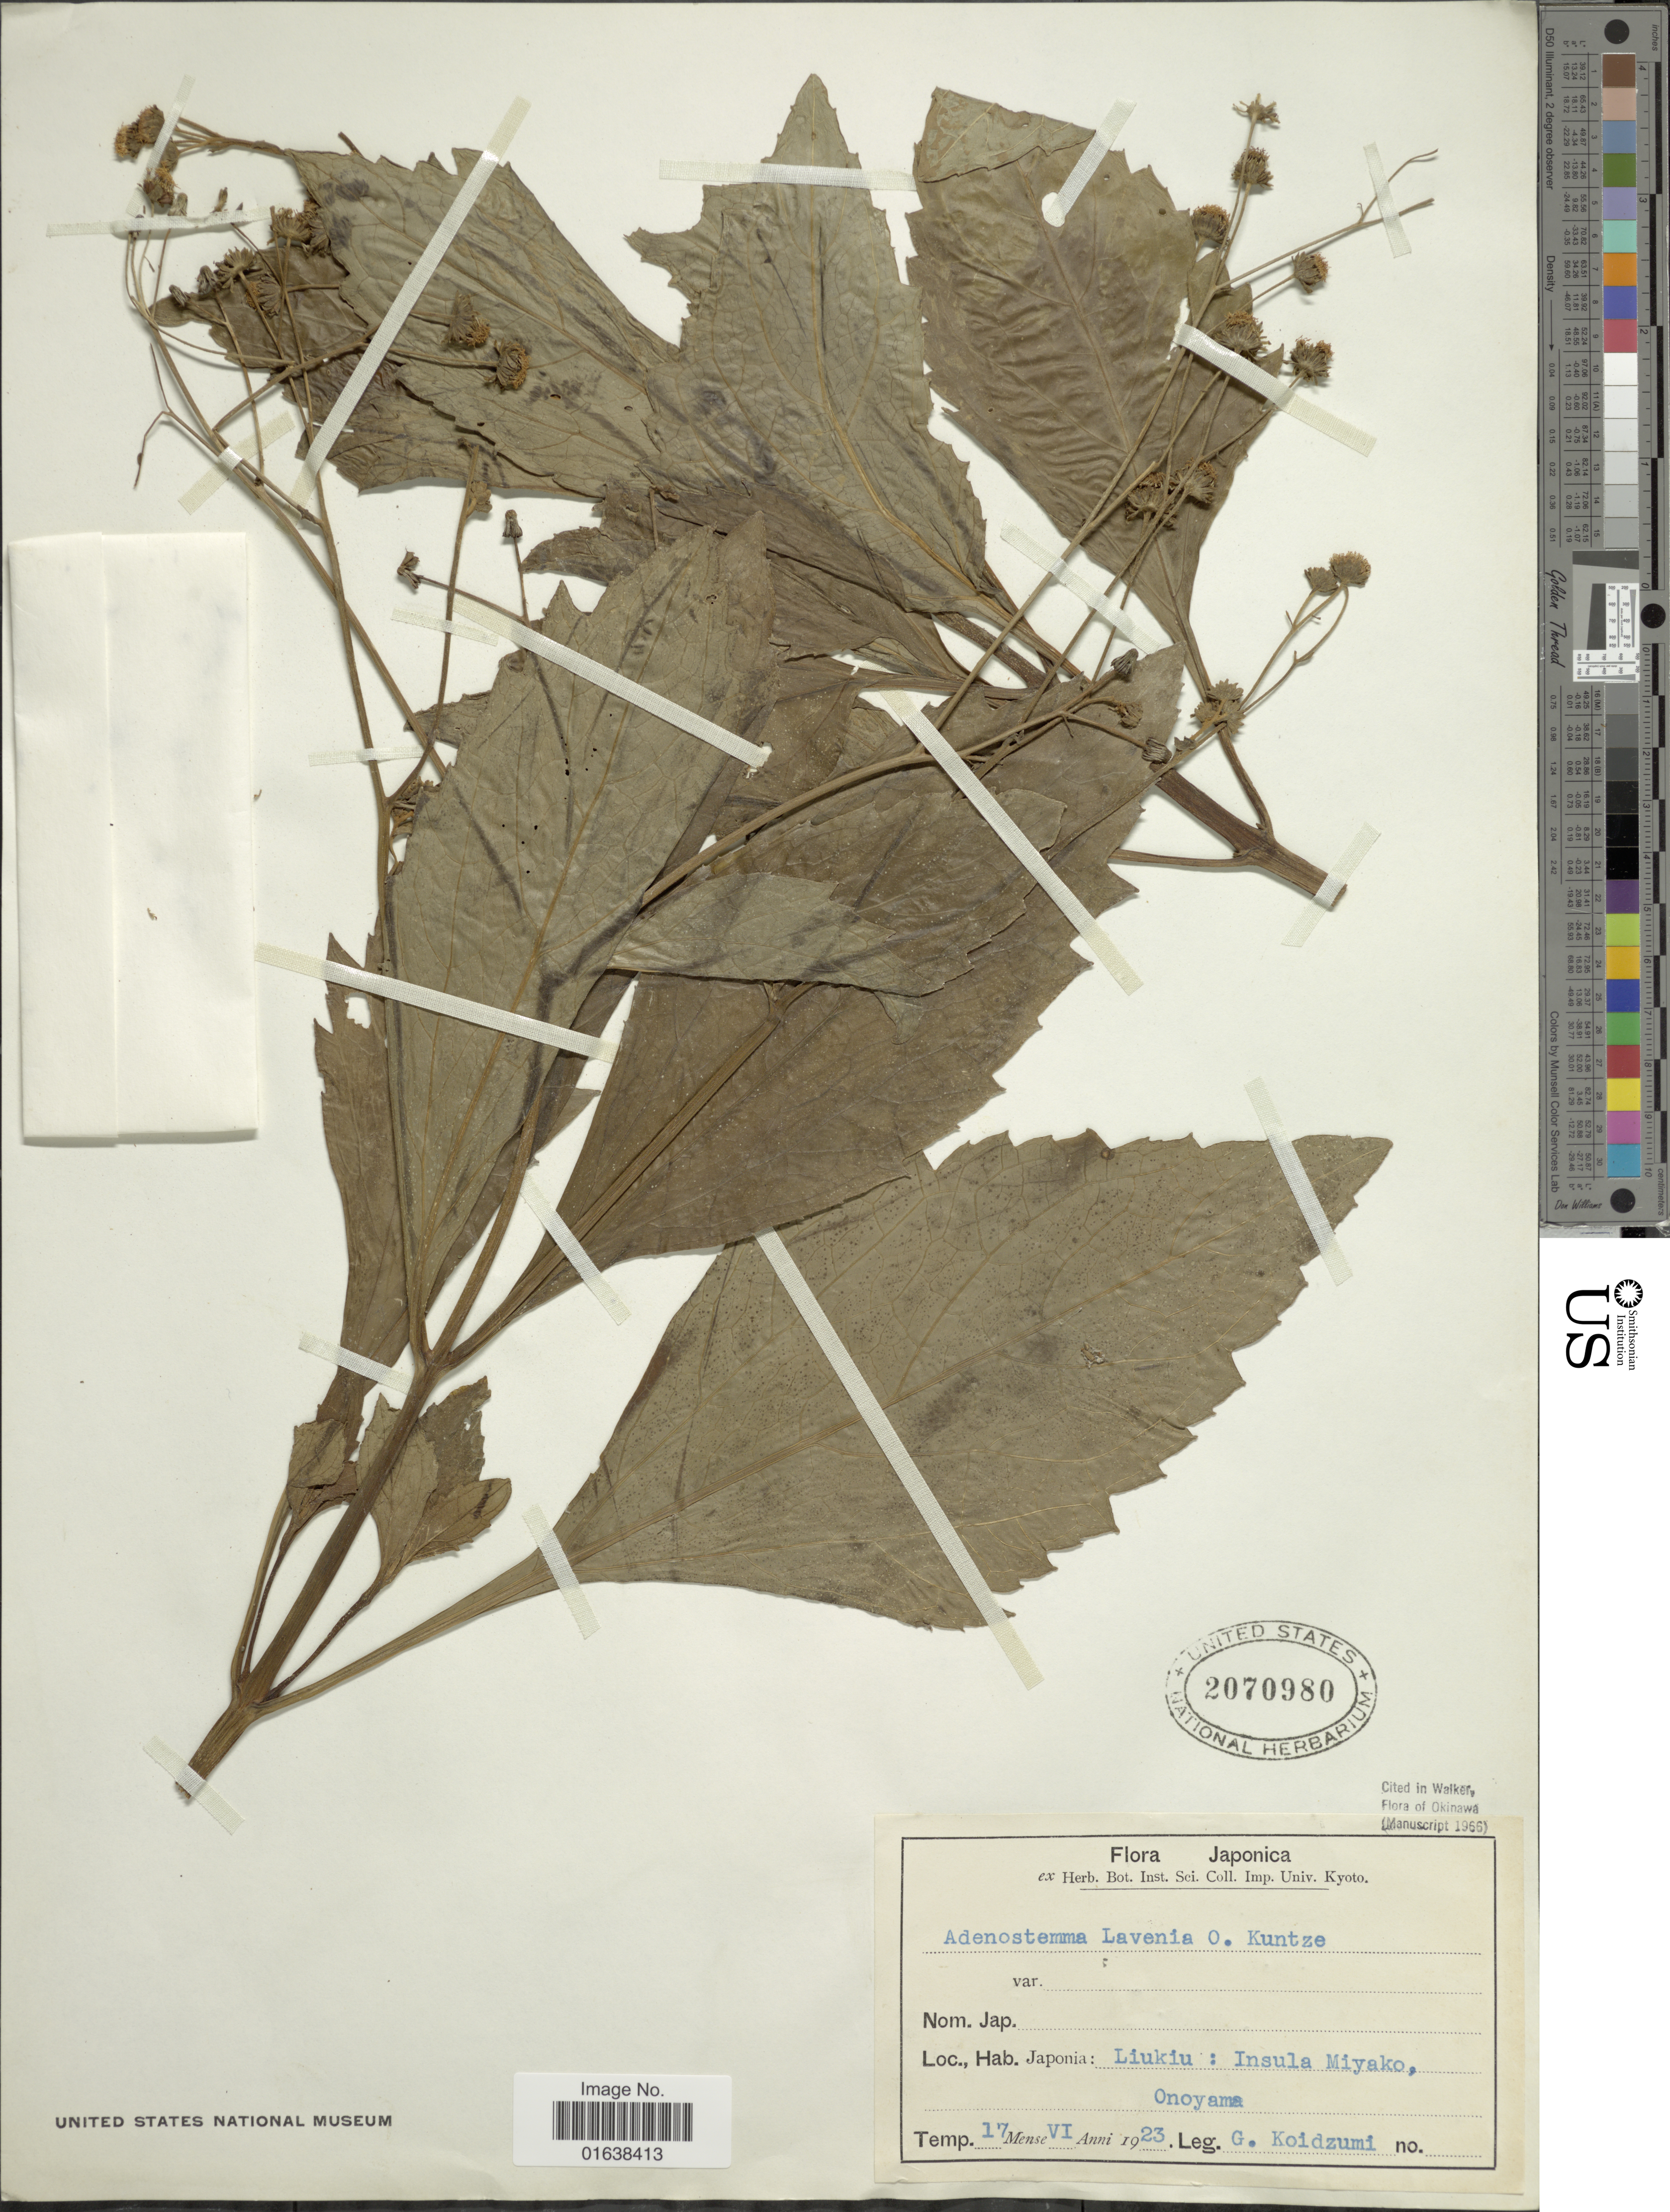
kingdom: Plantae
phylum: Tracheophyta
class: Magnoliopsida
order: Asterales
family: Asteraceae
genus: Adenostemma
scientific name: Adenostemma lavenia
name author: (L.) Kuntze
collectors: G. Koidzumi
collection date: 1923-06-17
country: Japan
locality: Japonia: Liukiu: Insula Miyako, Onoyama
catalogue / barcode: US 2070980